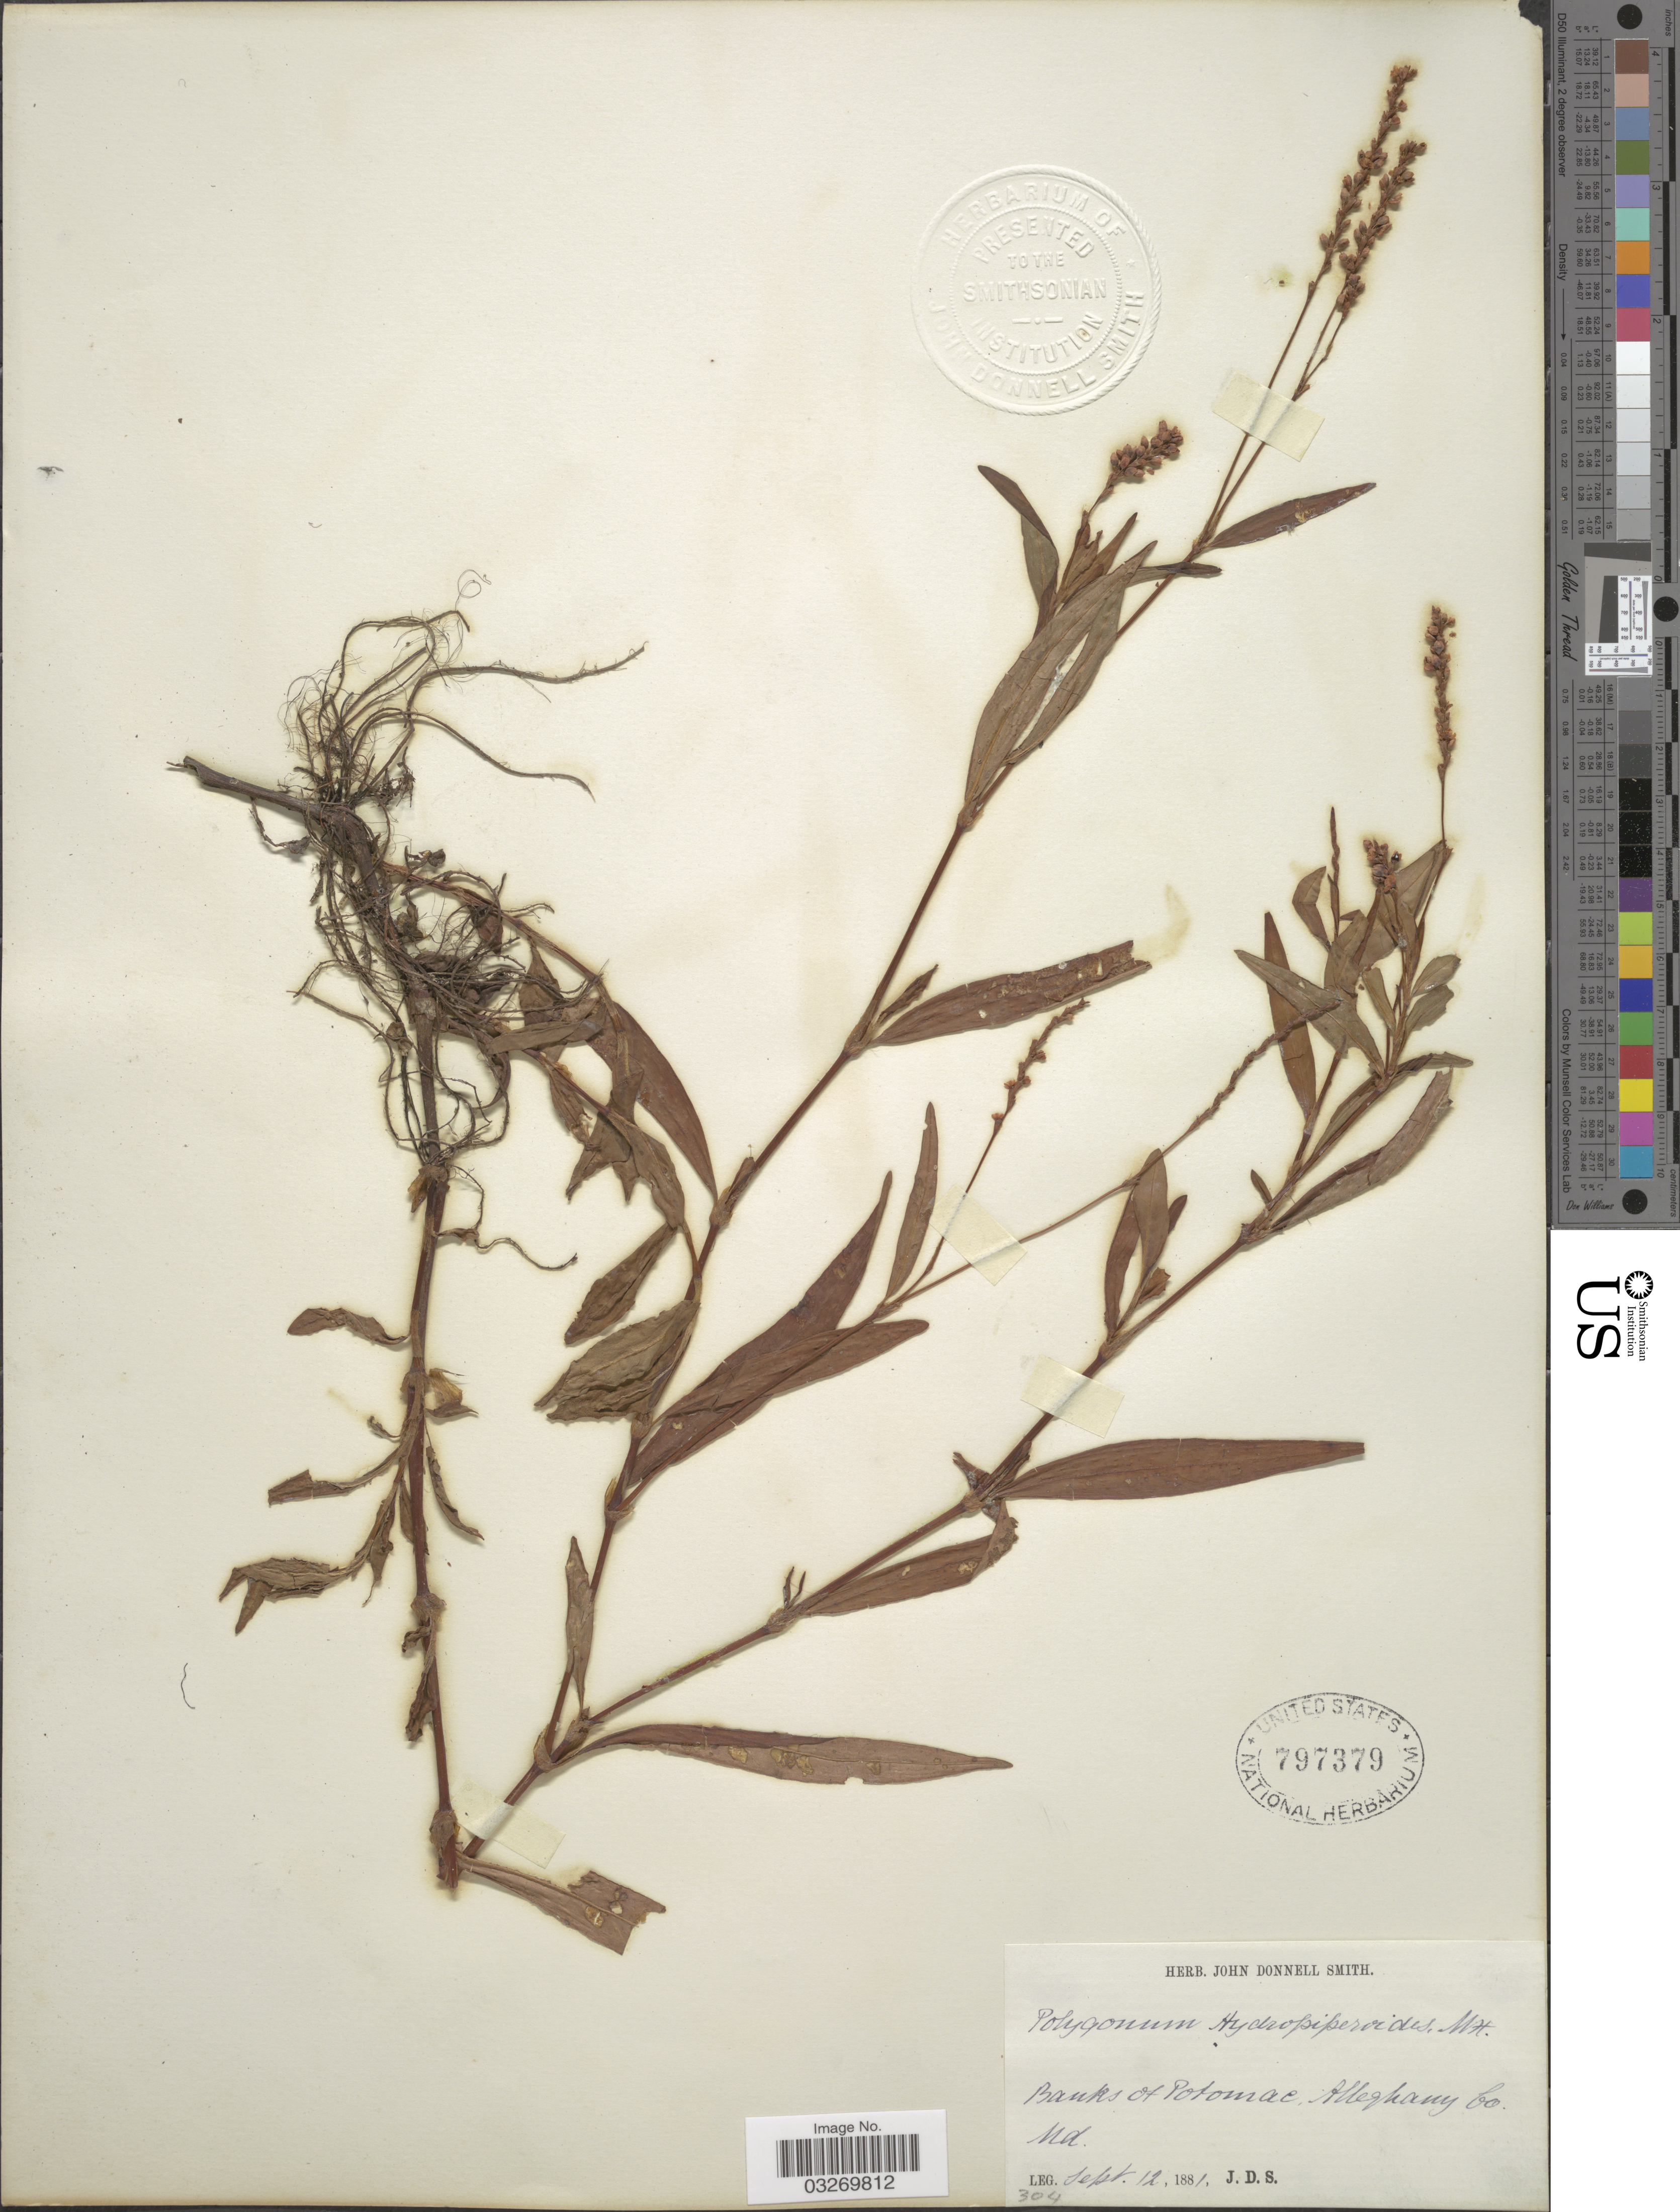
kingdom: Plantae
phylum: Tracheophyta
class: Magnoliopsida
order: Caryophyllales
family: Polygonaceae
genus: Persicaria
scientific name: Persicaria hydropiperoides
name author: (Michx.) Small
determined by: Atha, D. E.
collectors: J. Donnell Smith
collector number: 304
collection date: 1881-09-12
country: United States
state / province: Maryland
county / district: Allegany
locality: Banks of Potomac, Alleghany Co.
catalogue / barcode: US 797379